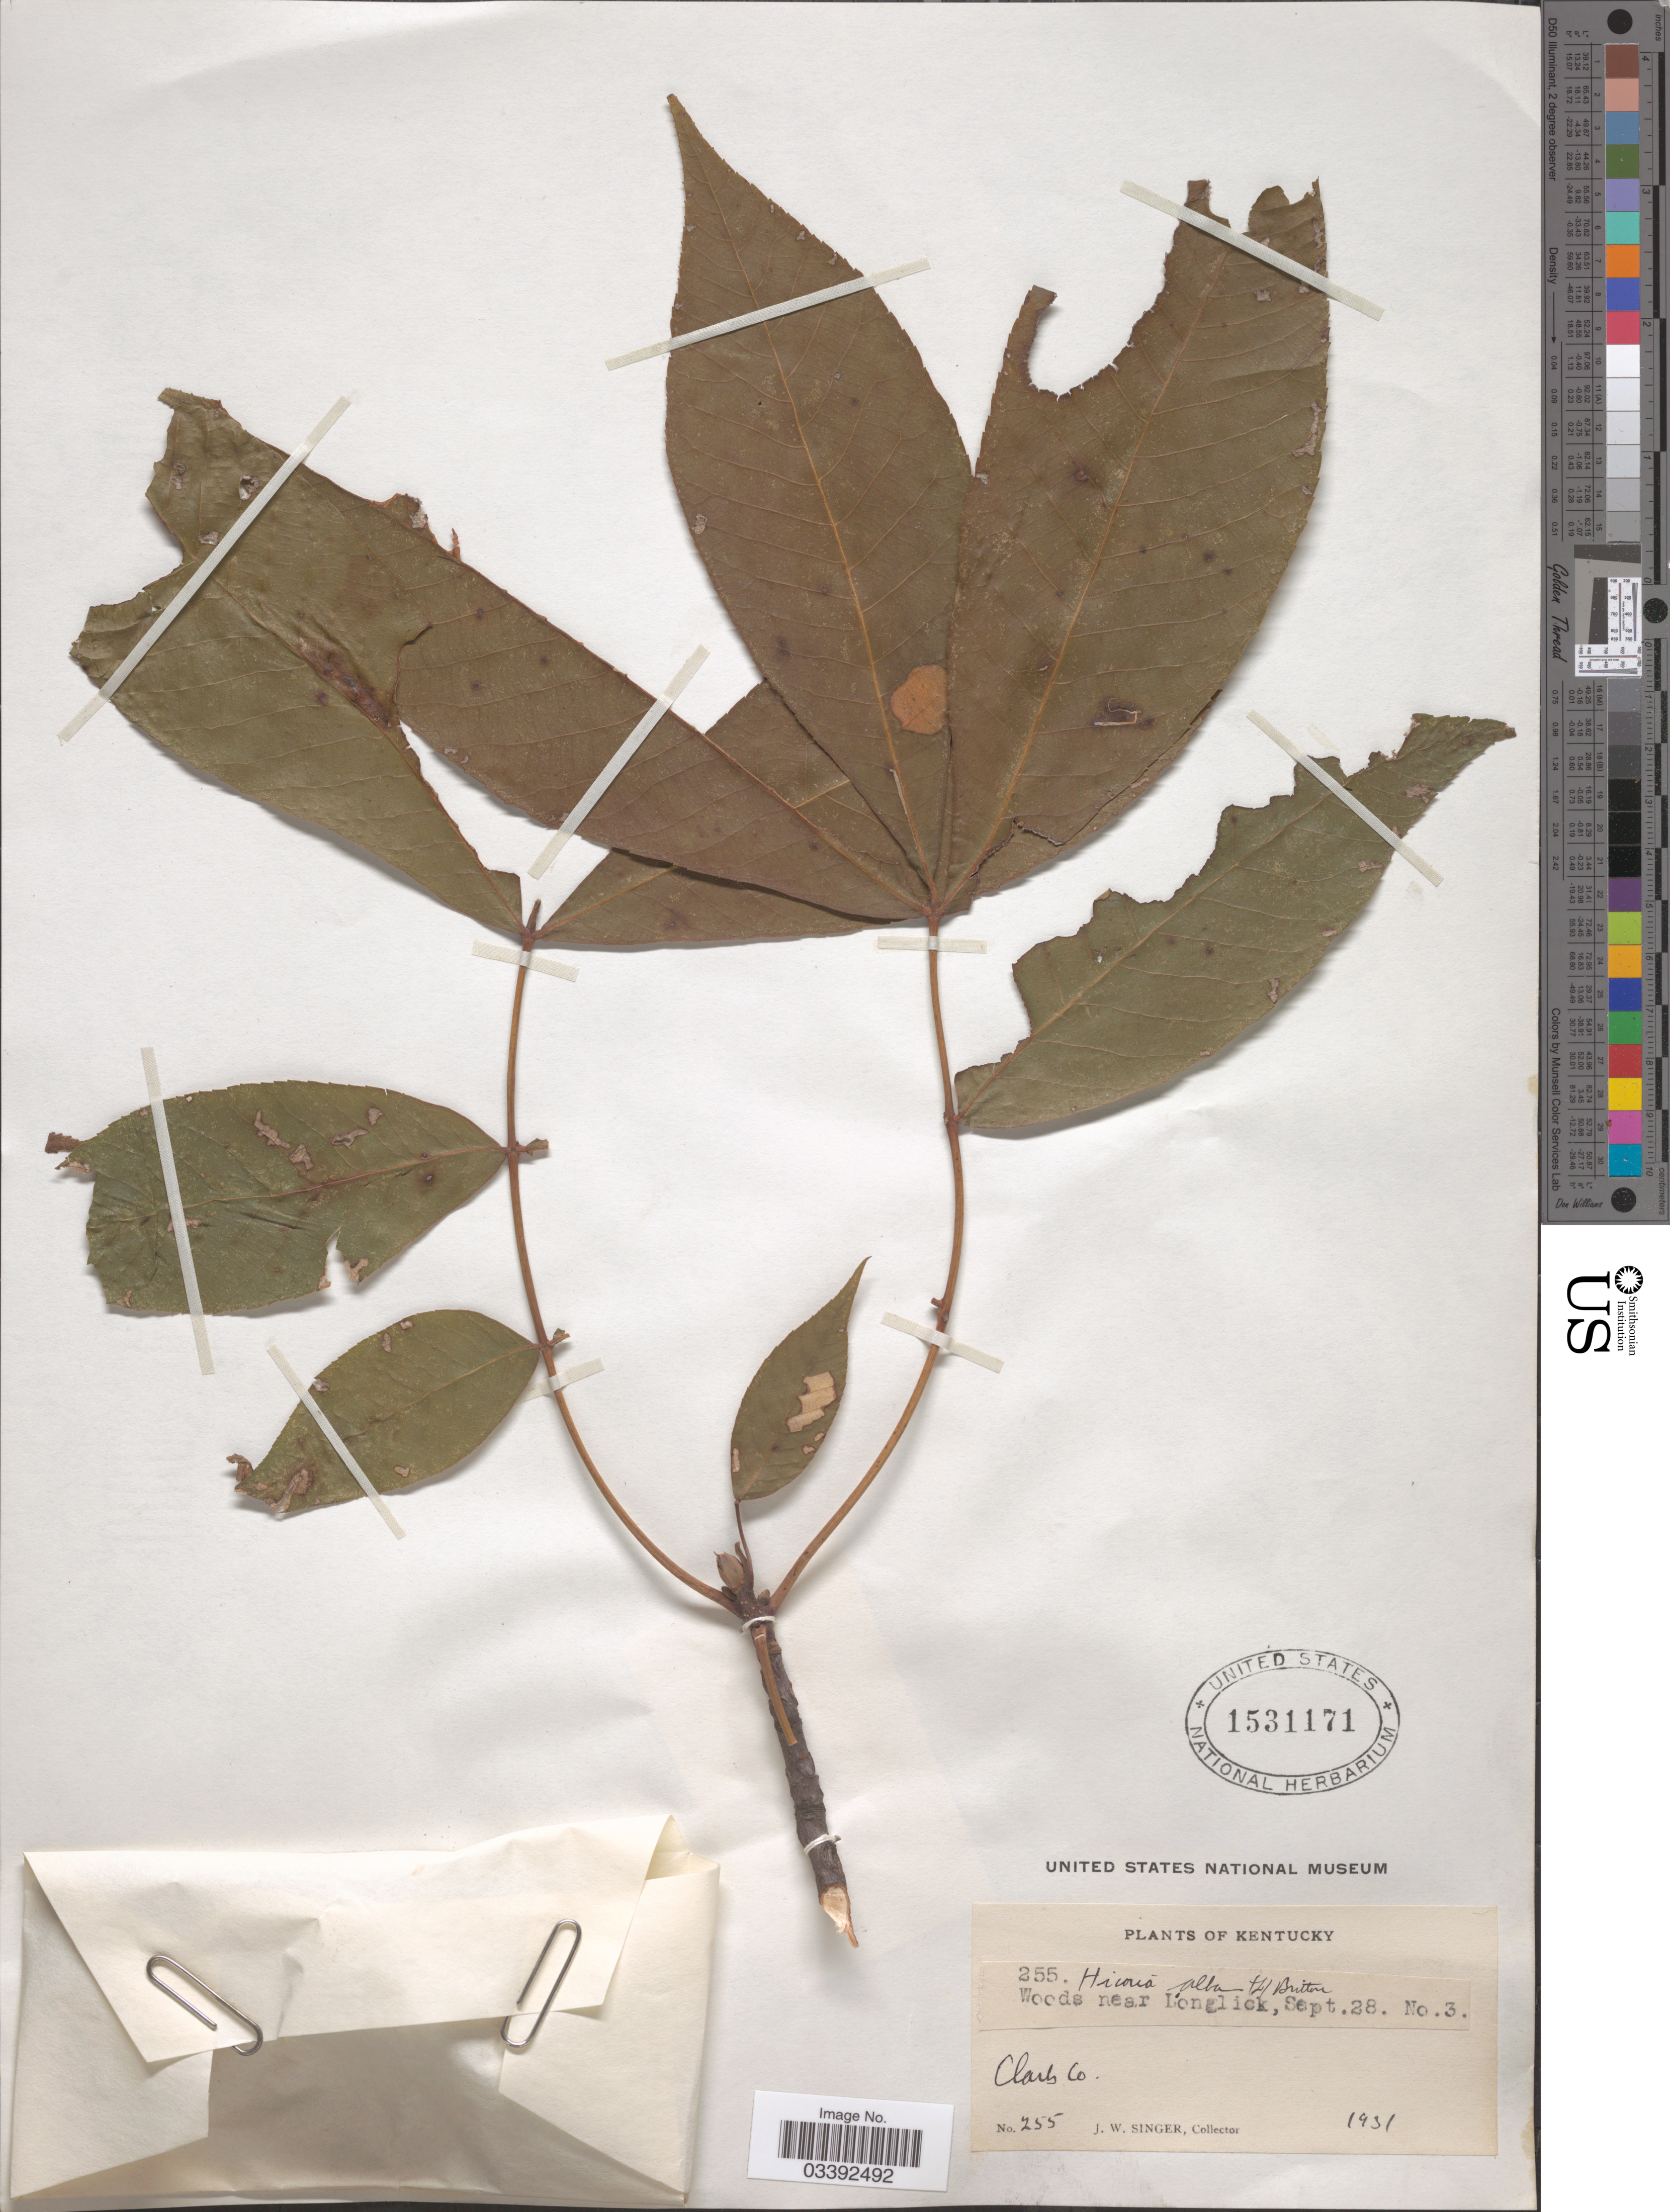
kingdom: Plantae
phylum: Tracheophyta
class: Magnoliopsida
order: Fagales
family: Juglandaceae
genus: Carya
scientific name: Carya tomentosa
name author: (Lam.) Nutt.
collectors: J. EW. Singer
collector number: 255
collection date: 1931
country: United States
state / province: Kentucky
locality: Clarks Co.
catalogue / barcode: US 1531171